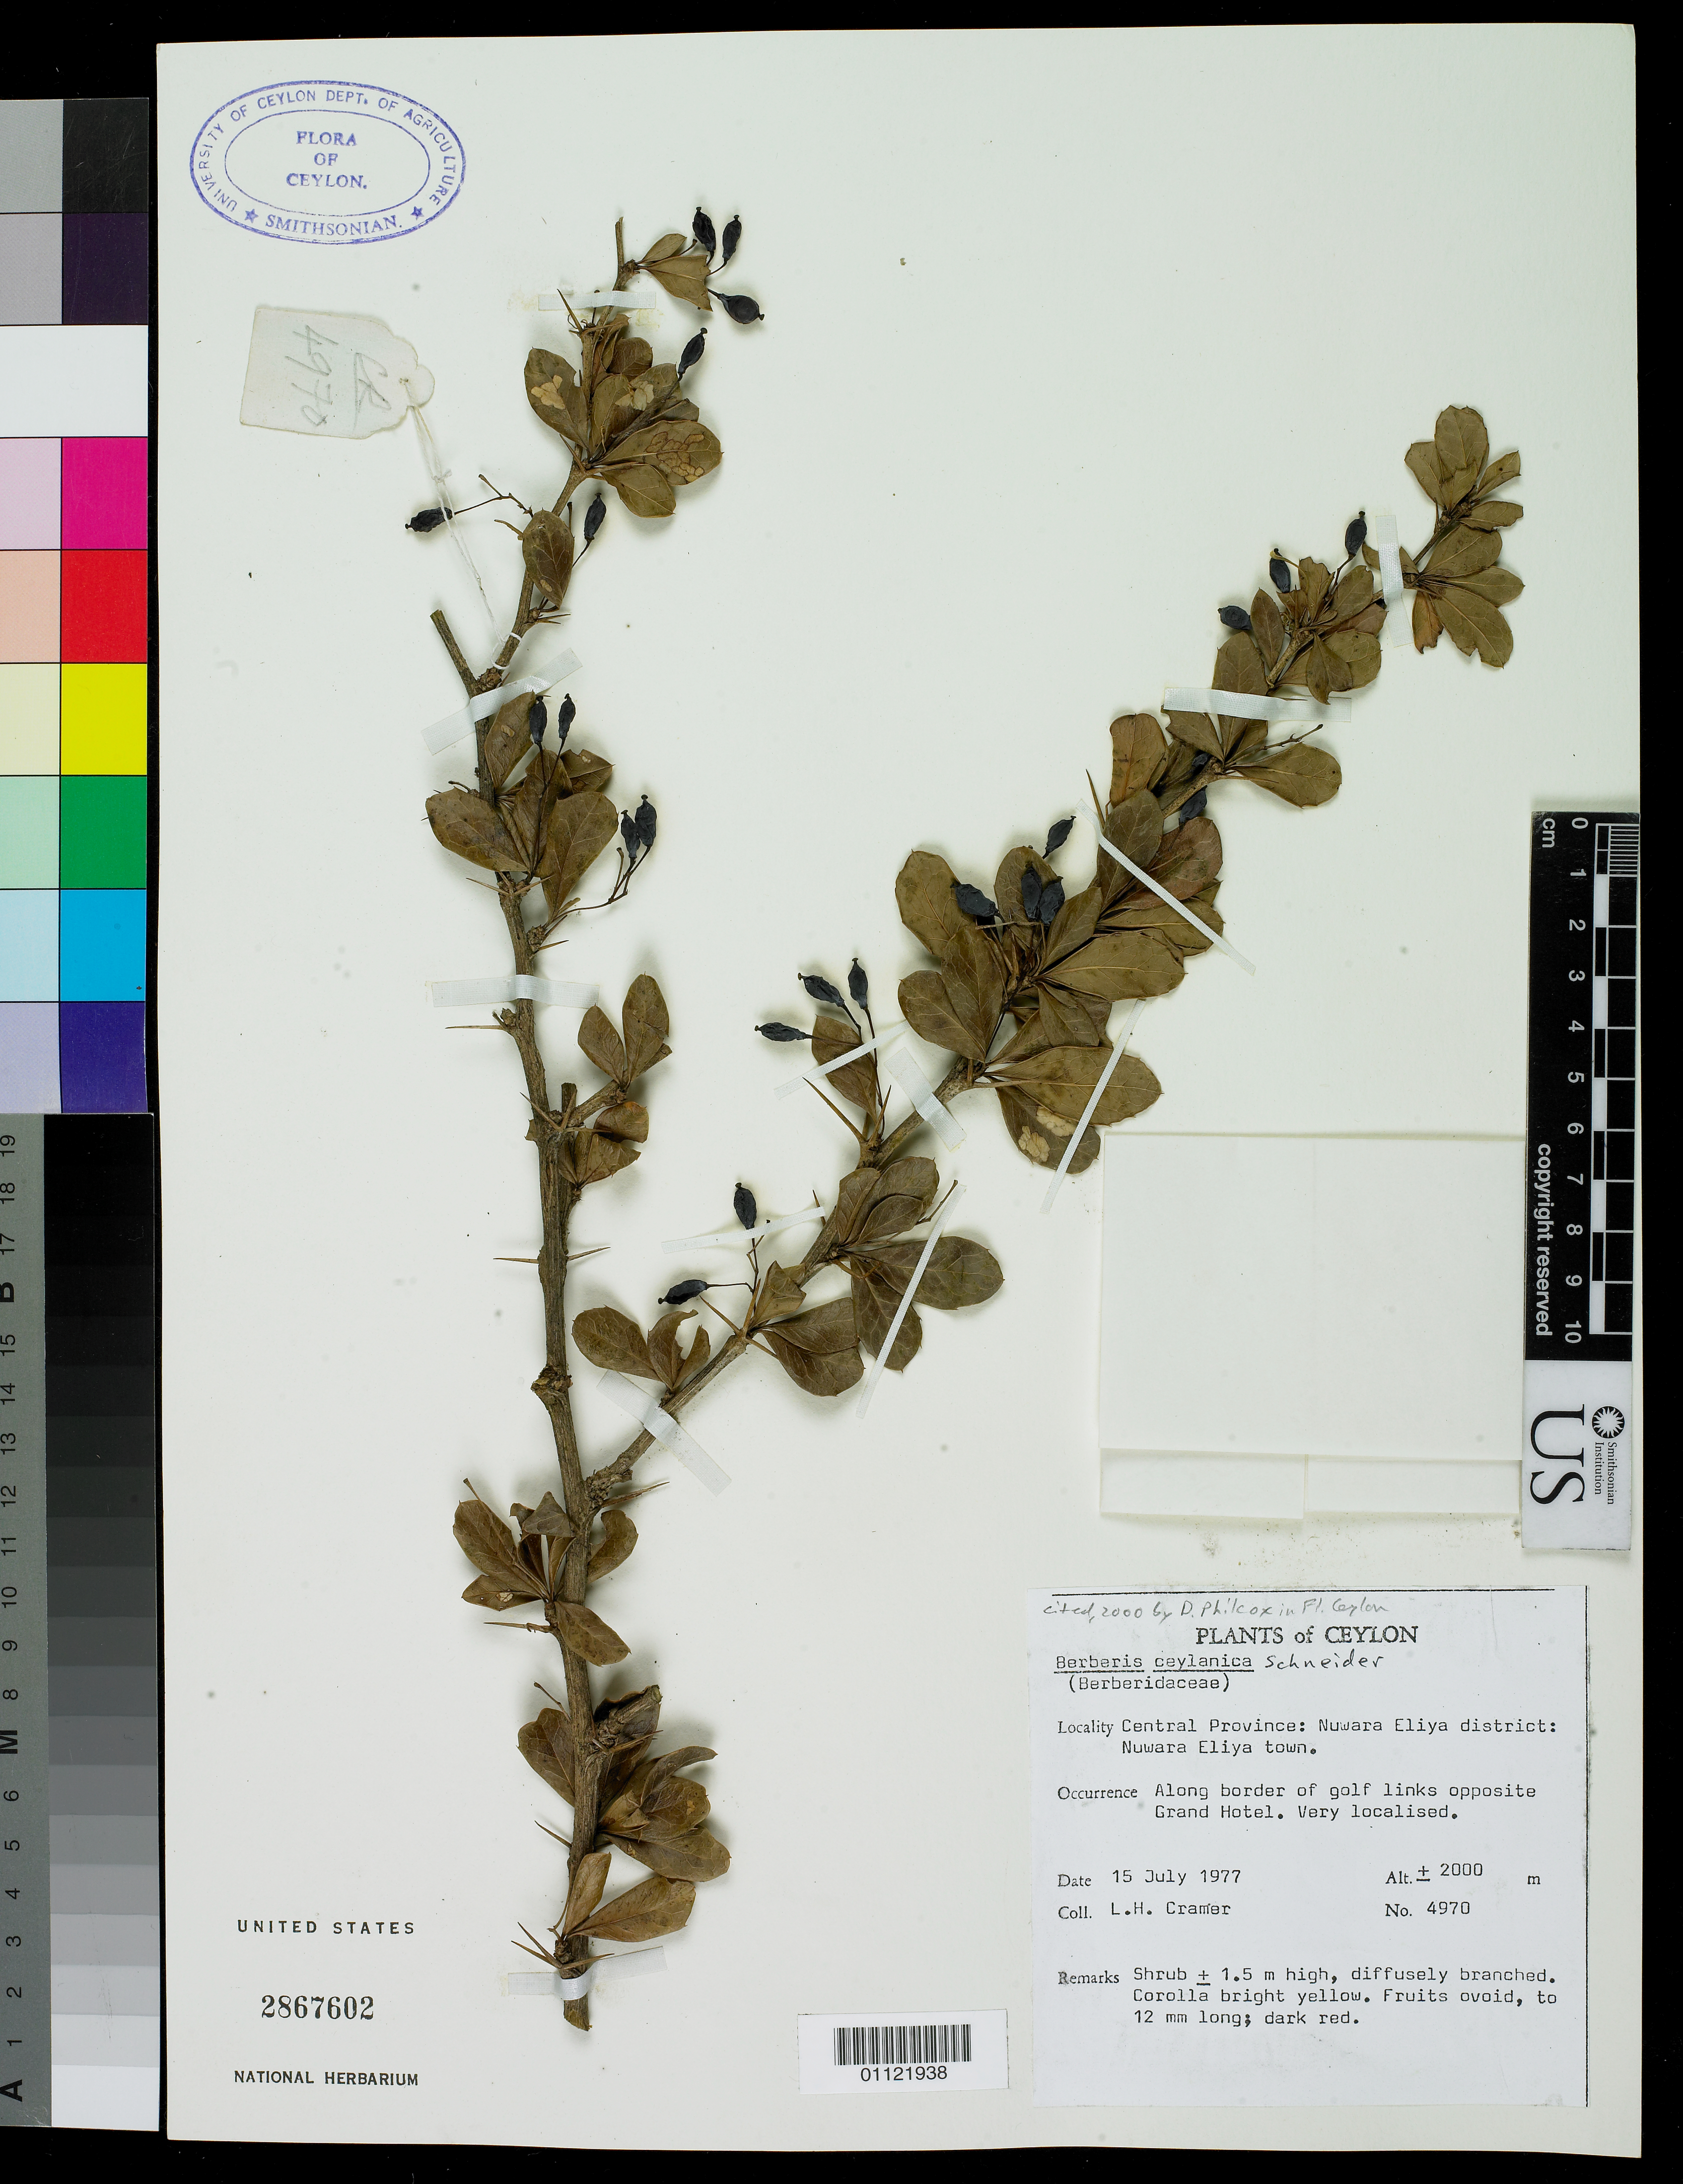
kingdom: Plantae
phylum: Tracheophyta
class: Magnoliopsida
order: Ranunculales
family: Berberidaceae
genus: Berberis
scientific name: Berberis ceylanica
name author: C.K. Schneid.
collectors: A. Hildebrand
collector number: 4970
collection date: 1977-07-15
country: Sri Lanka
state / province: Central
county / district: Nuwara Eliya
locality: Nuwara Eliya town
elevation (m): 2000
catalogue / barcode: US 2867602